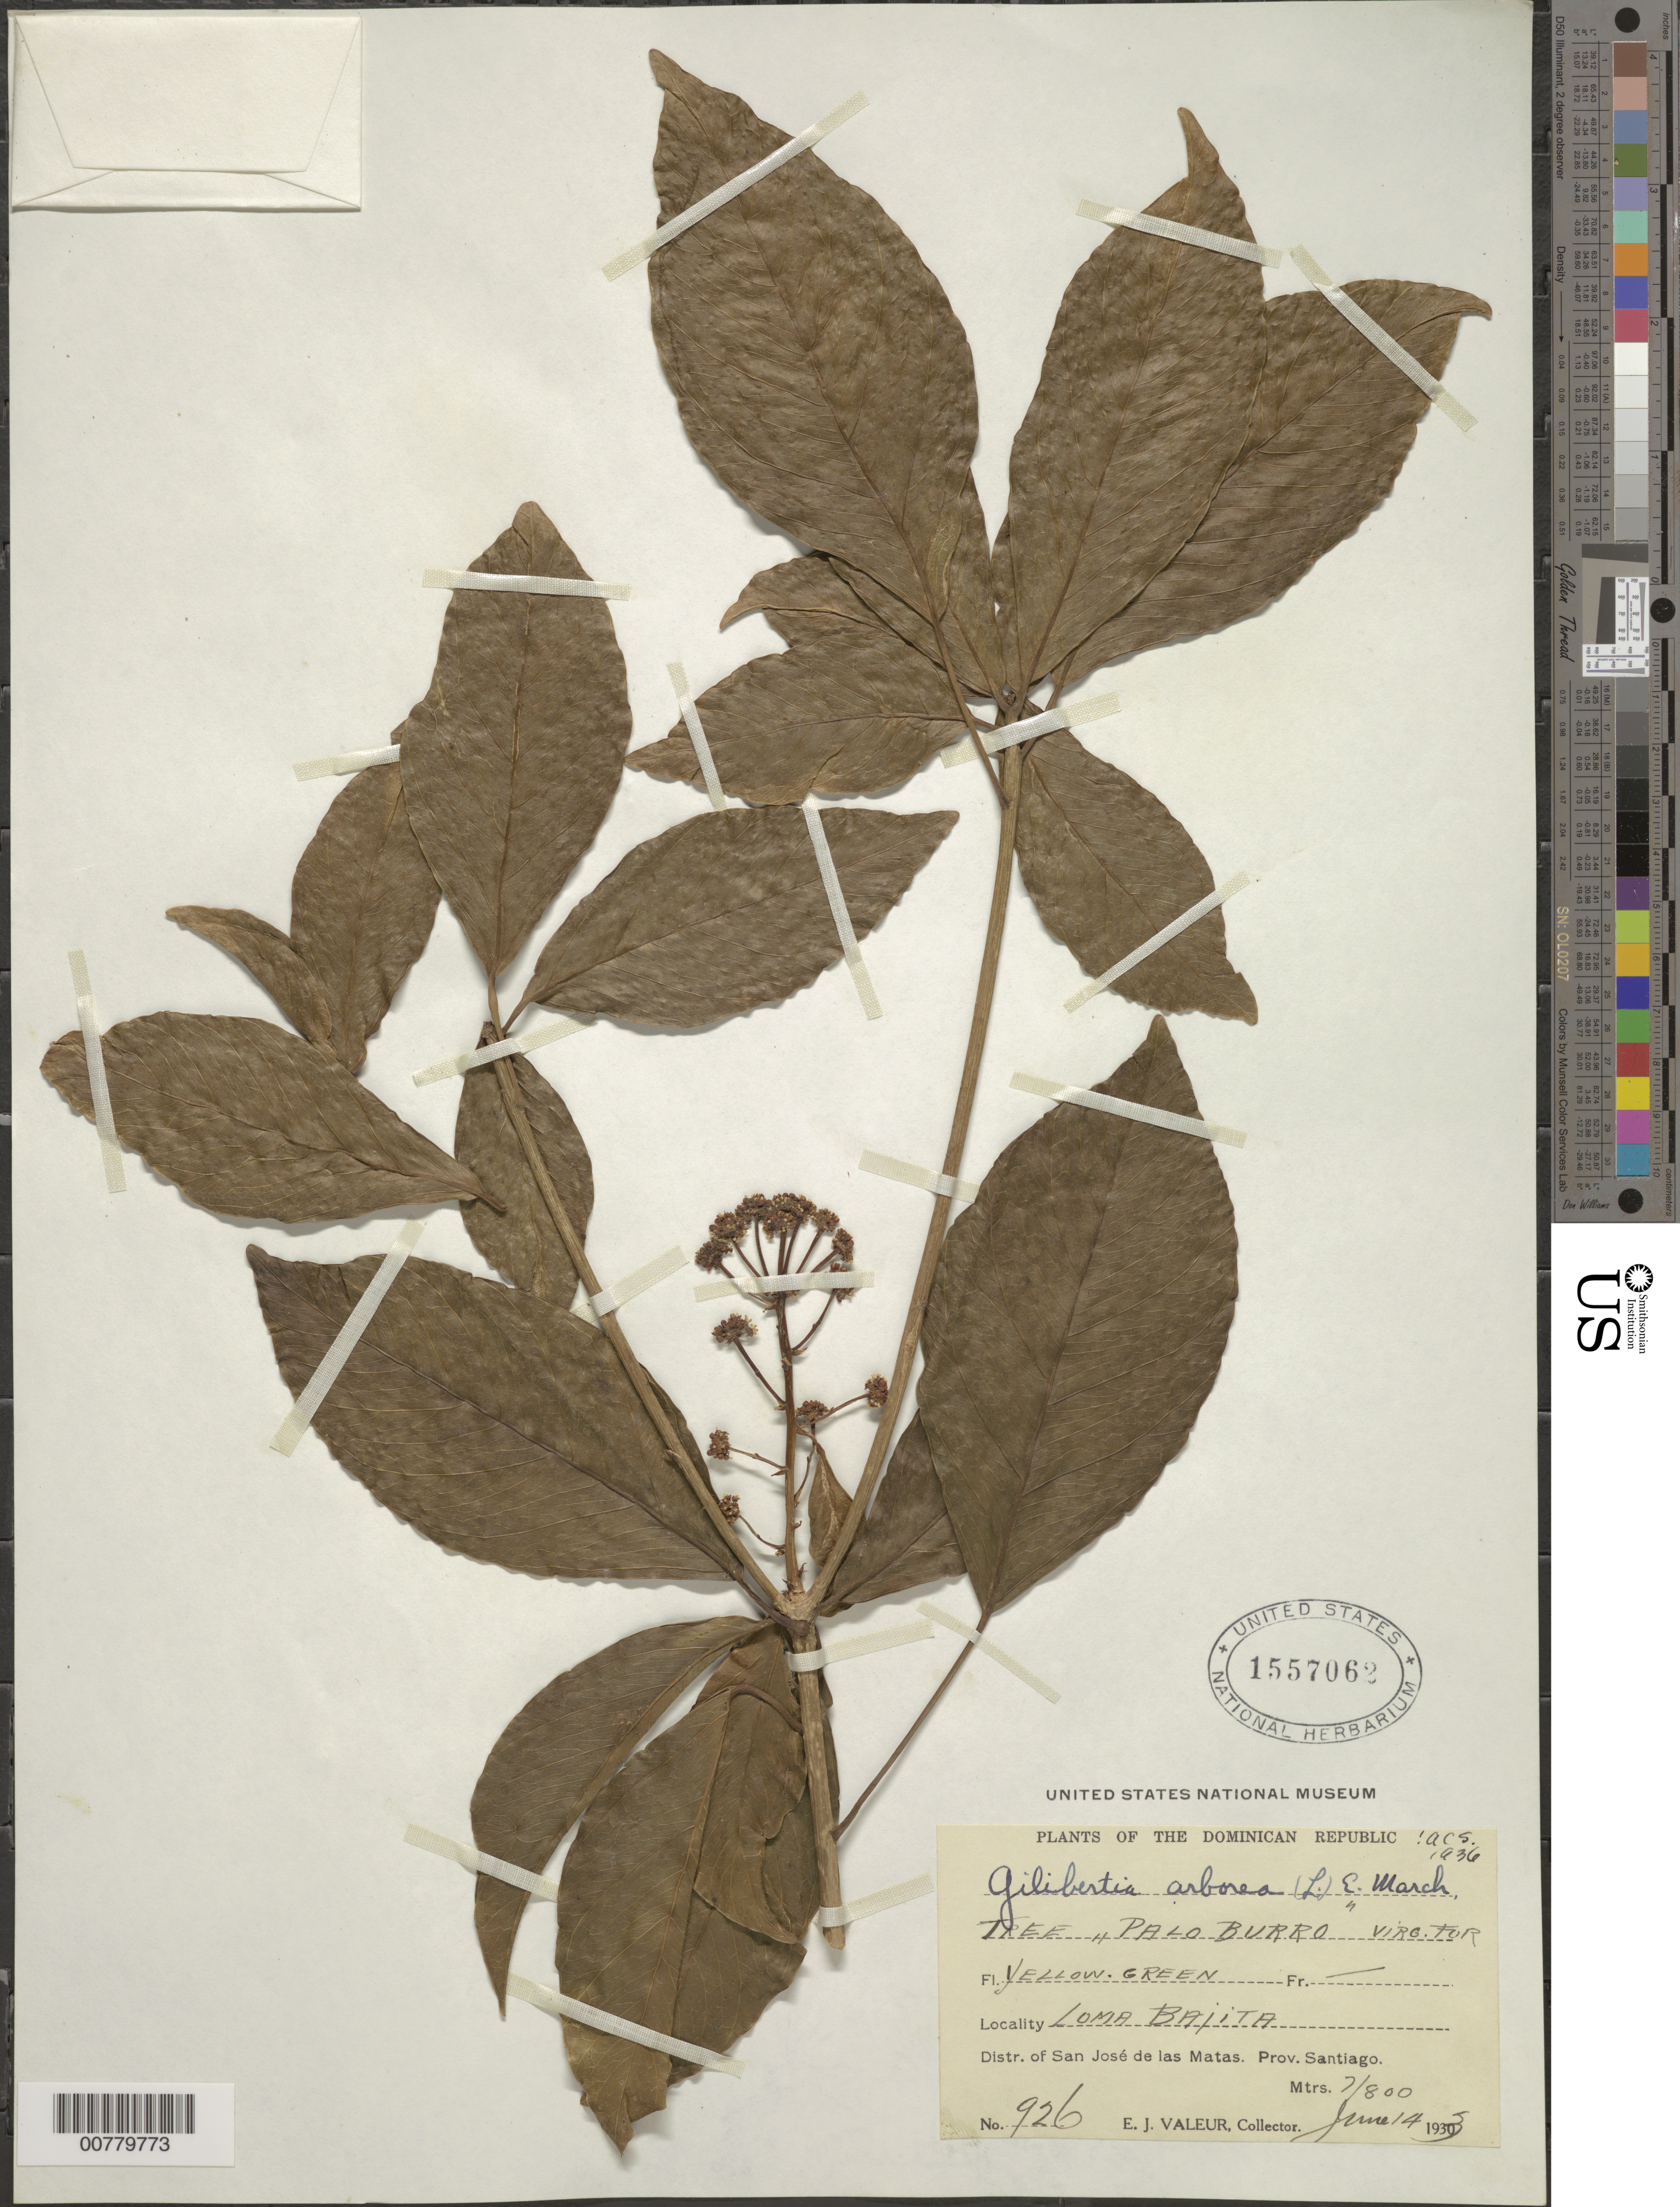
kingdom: Plantae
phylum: Tracheophyta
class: Magnoliopsida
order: Apiales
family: Araliaceae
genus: Dendropanax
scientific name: Dendropanax arboreus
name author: (L.) Decne. & Planch.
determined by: Smith, A. C.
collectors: E. Valeur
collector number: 926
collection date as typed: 14 Jun 1933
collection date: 1933-06-14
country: Dominican Republic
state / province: Santiago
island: Hispaniola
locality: San José de las Matas, Loma Bajita.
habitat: Virgin forest.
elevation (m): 700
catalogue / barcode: US 1557062